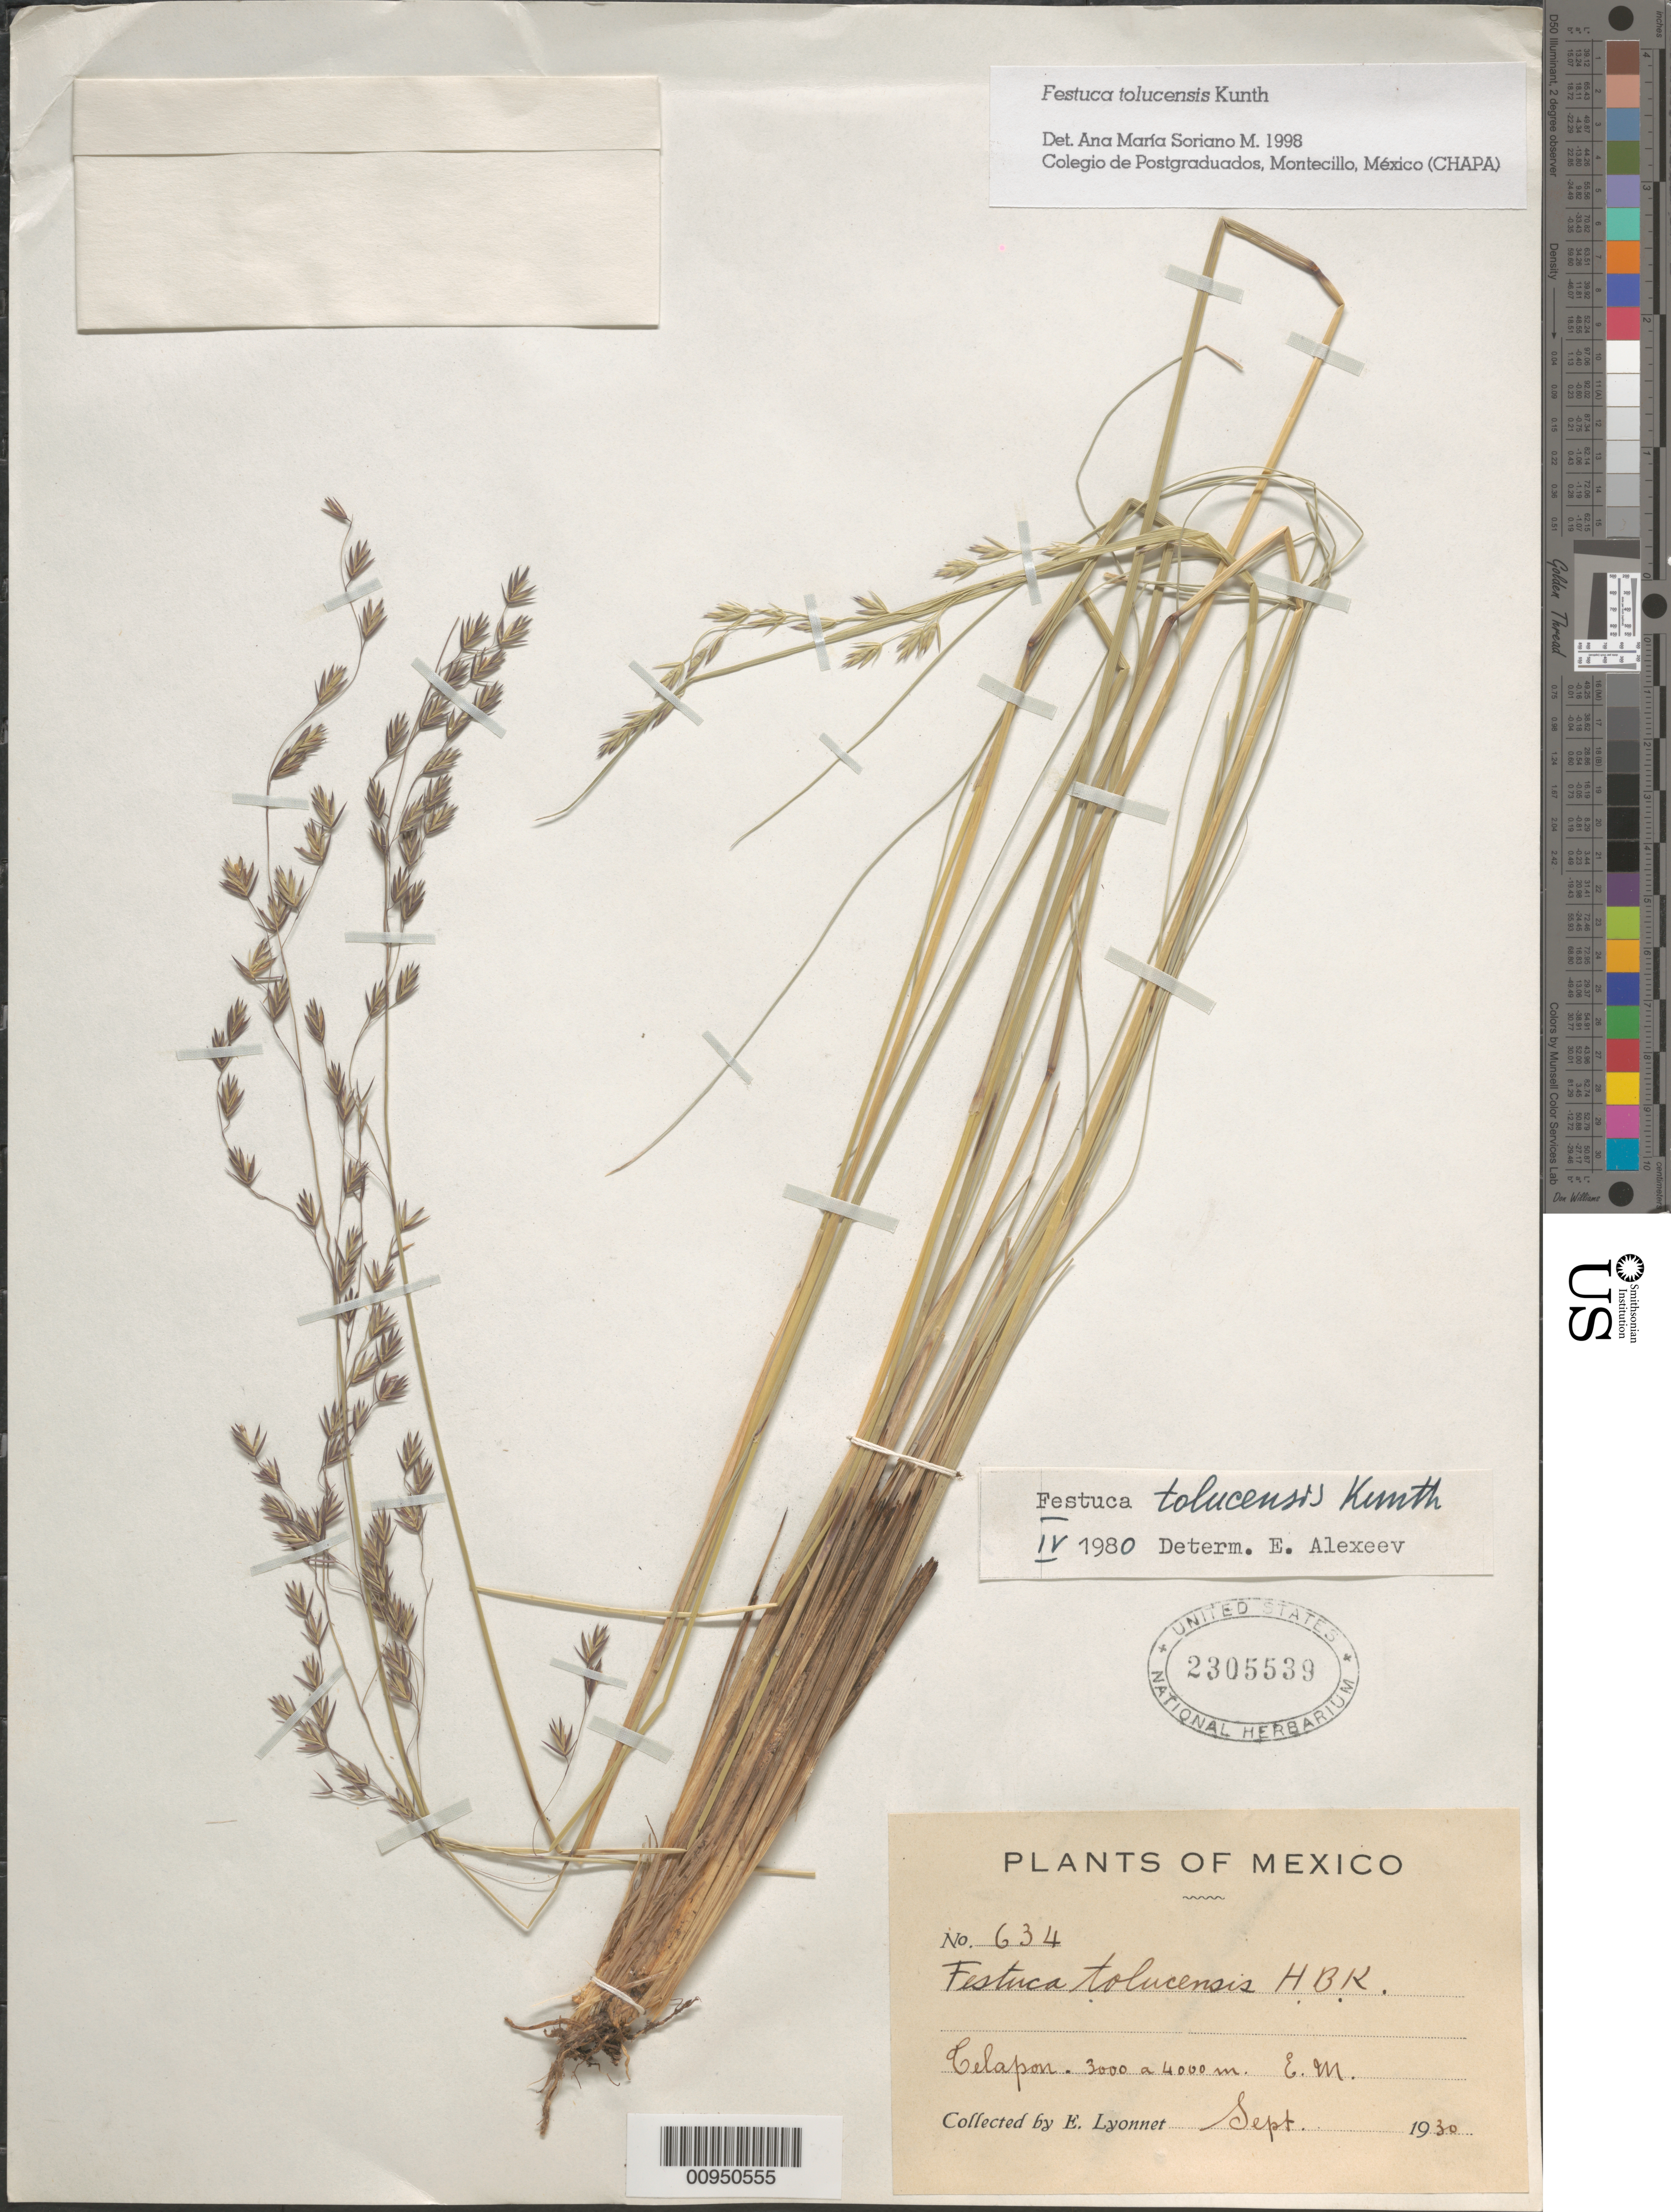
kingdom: Plantae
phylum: Tracheophyta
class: Liliopsida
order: Poales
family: Poaceae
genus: Festuca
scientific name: Festuca tolucensis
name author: Kunth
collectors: Bro. E. Lyonnet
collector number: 634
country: Mexico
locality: Telapon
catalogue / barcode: US 2305539